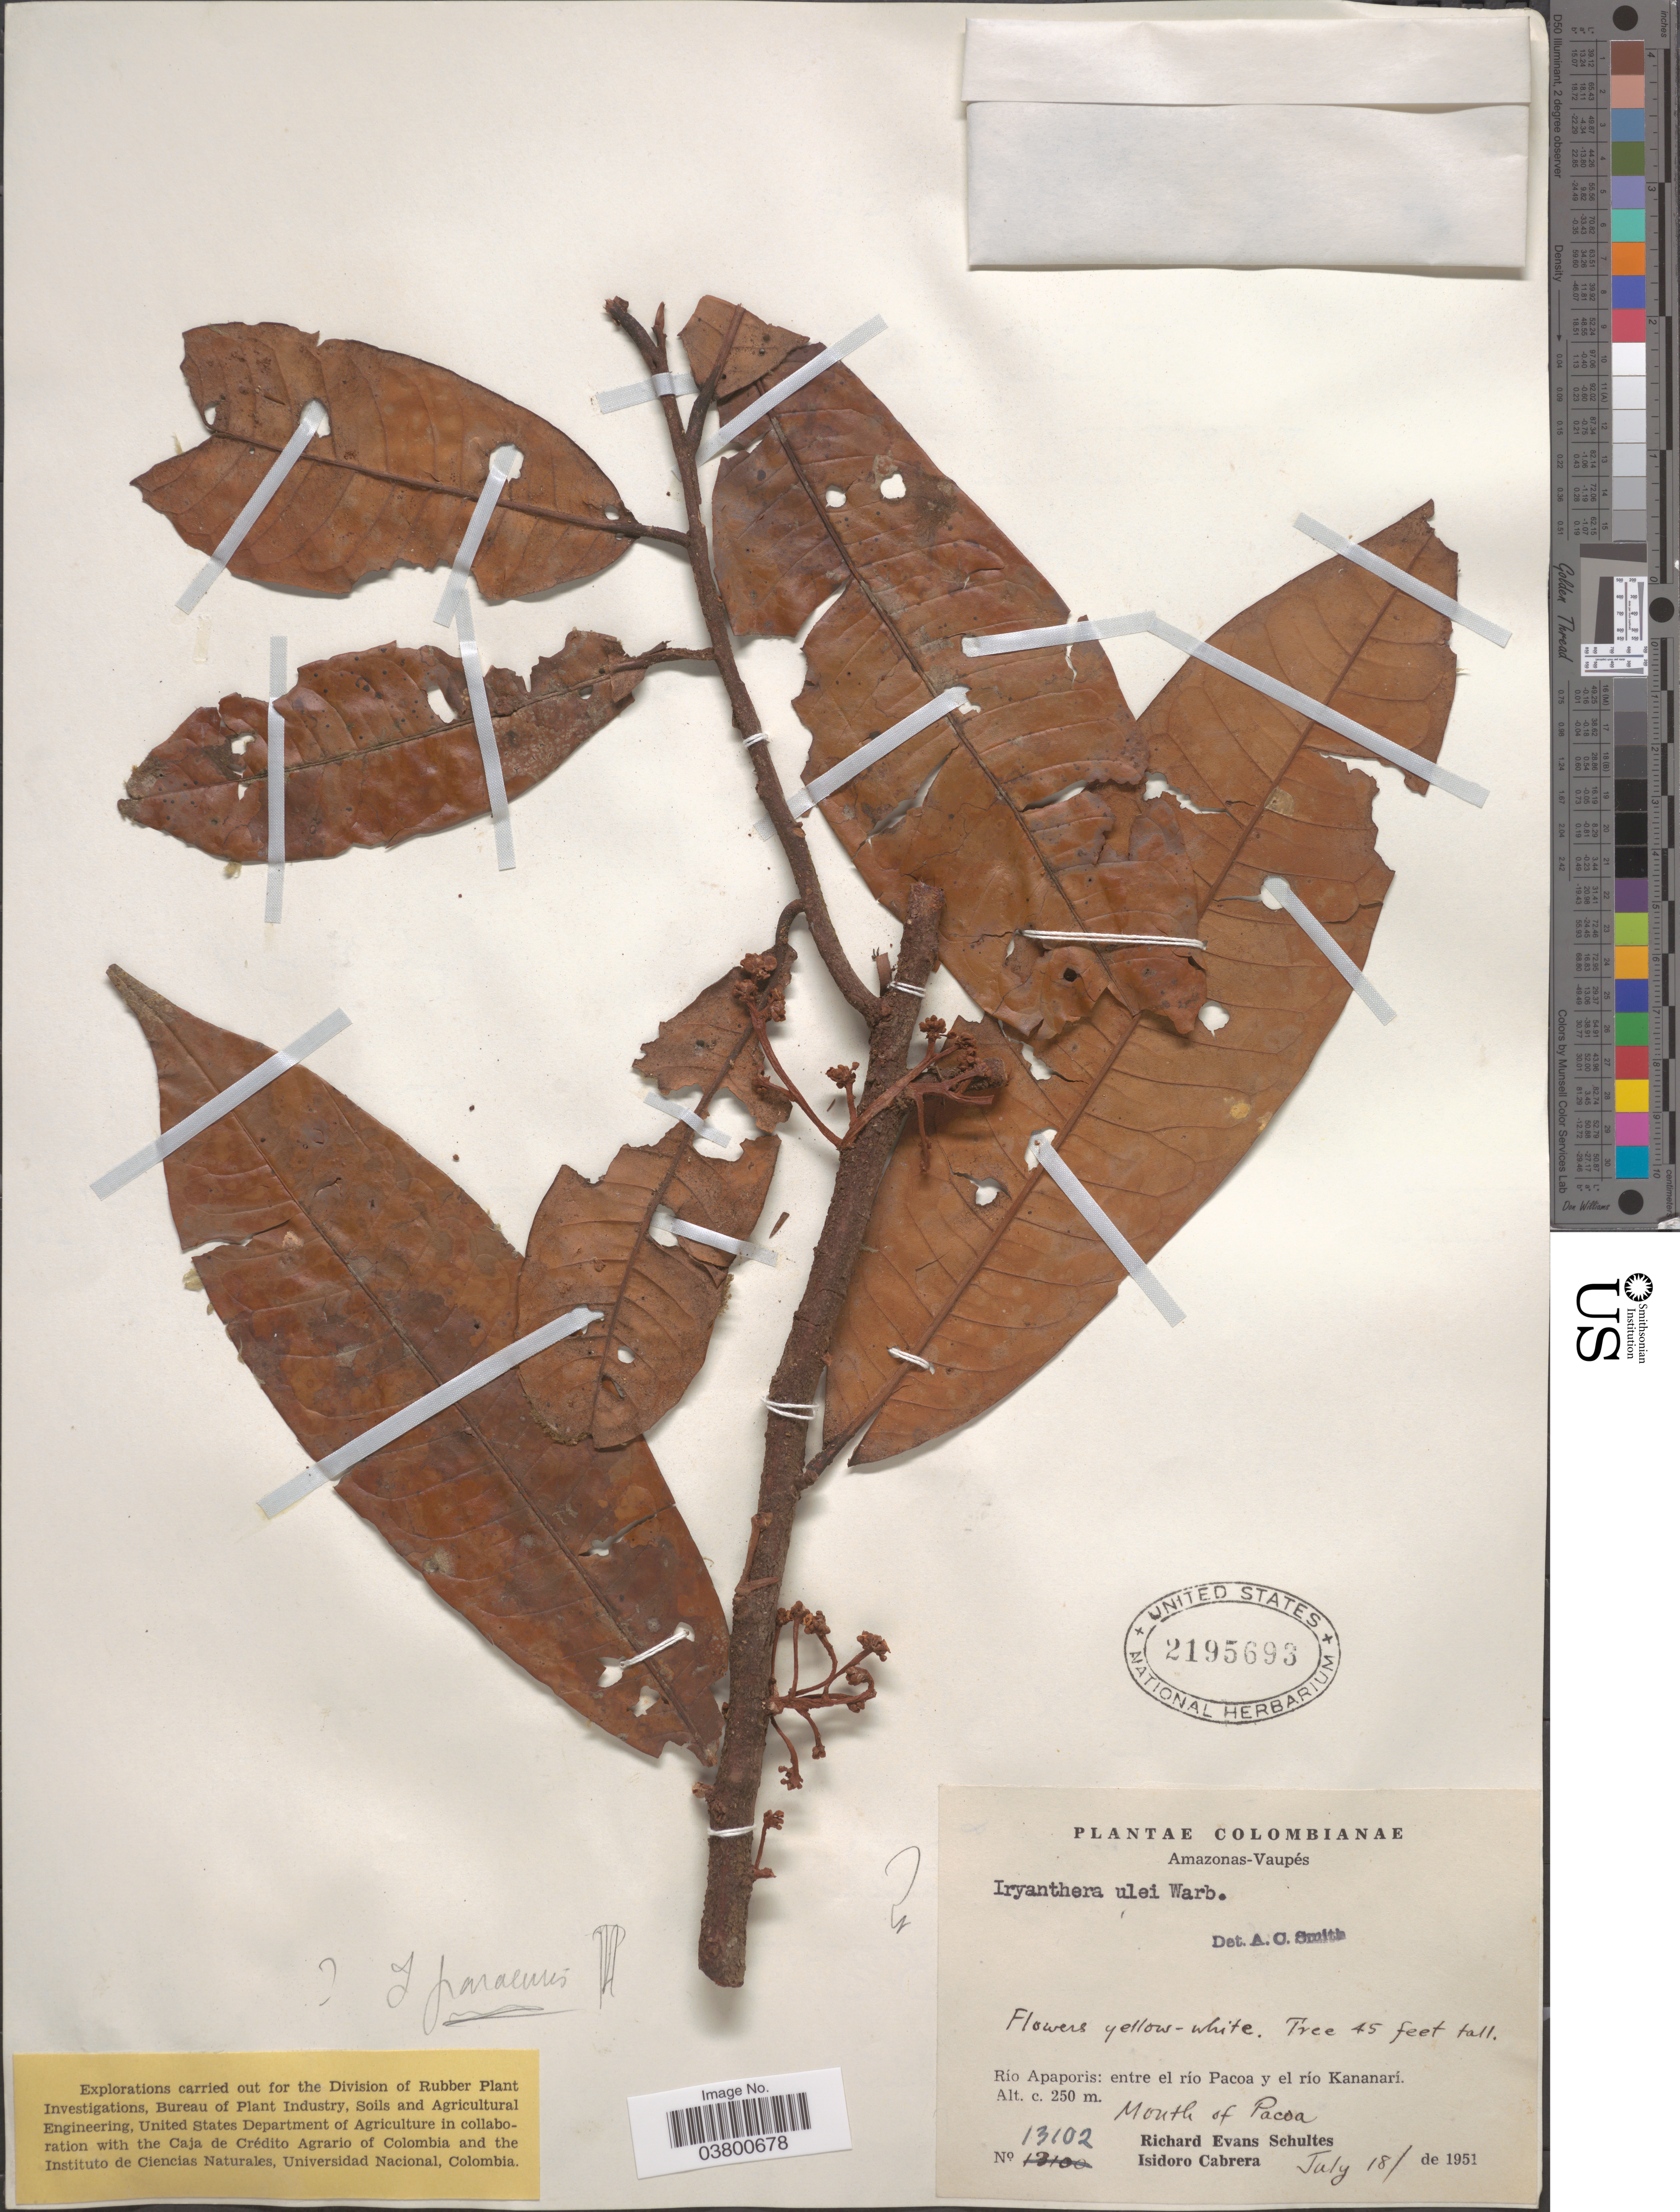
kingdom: Plantae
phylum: Tracheophyta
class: Magnoliopsida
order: Magnoliales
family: Myristicaceae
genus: Iryanthera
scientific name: Iryanthera ulei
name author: Warb.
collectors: R. E. Schultes & I. Cabrera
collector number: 13102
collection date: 1951-07-18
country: Colombia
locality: Amazonas-Vaupés. Río Apaporis: entre el río Pacoa y el río Kananarí. Mouth of Pacoa.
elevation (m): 250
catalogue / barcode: US 2195693